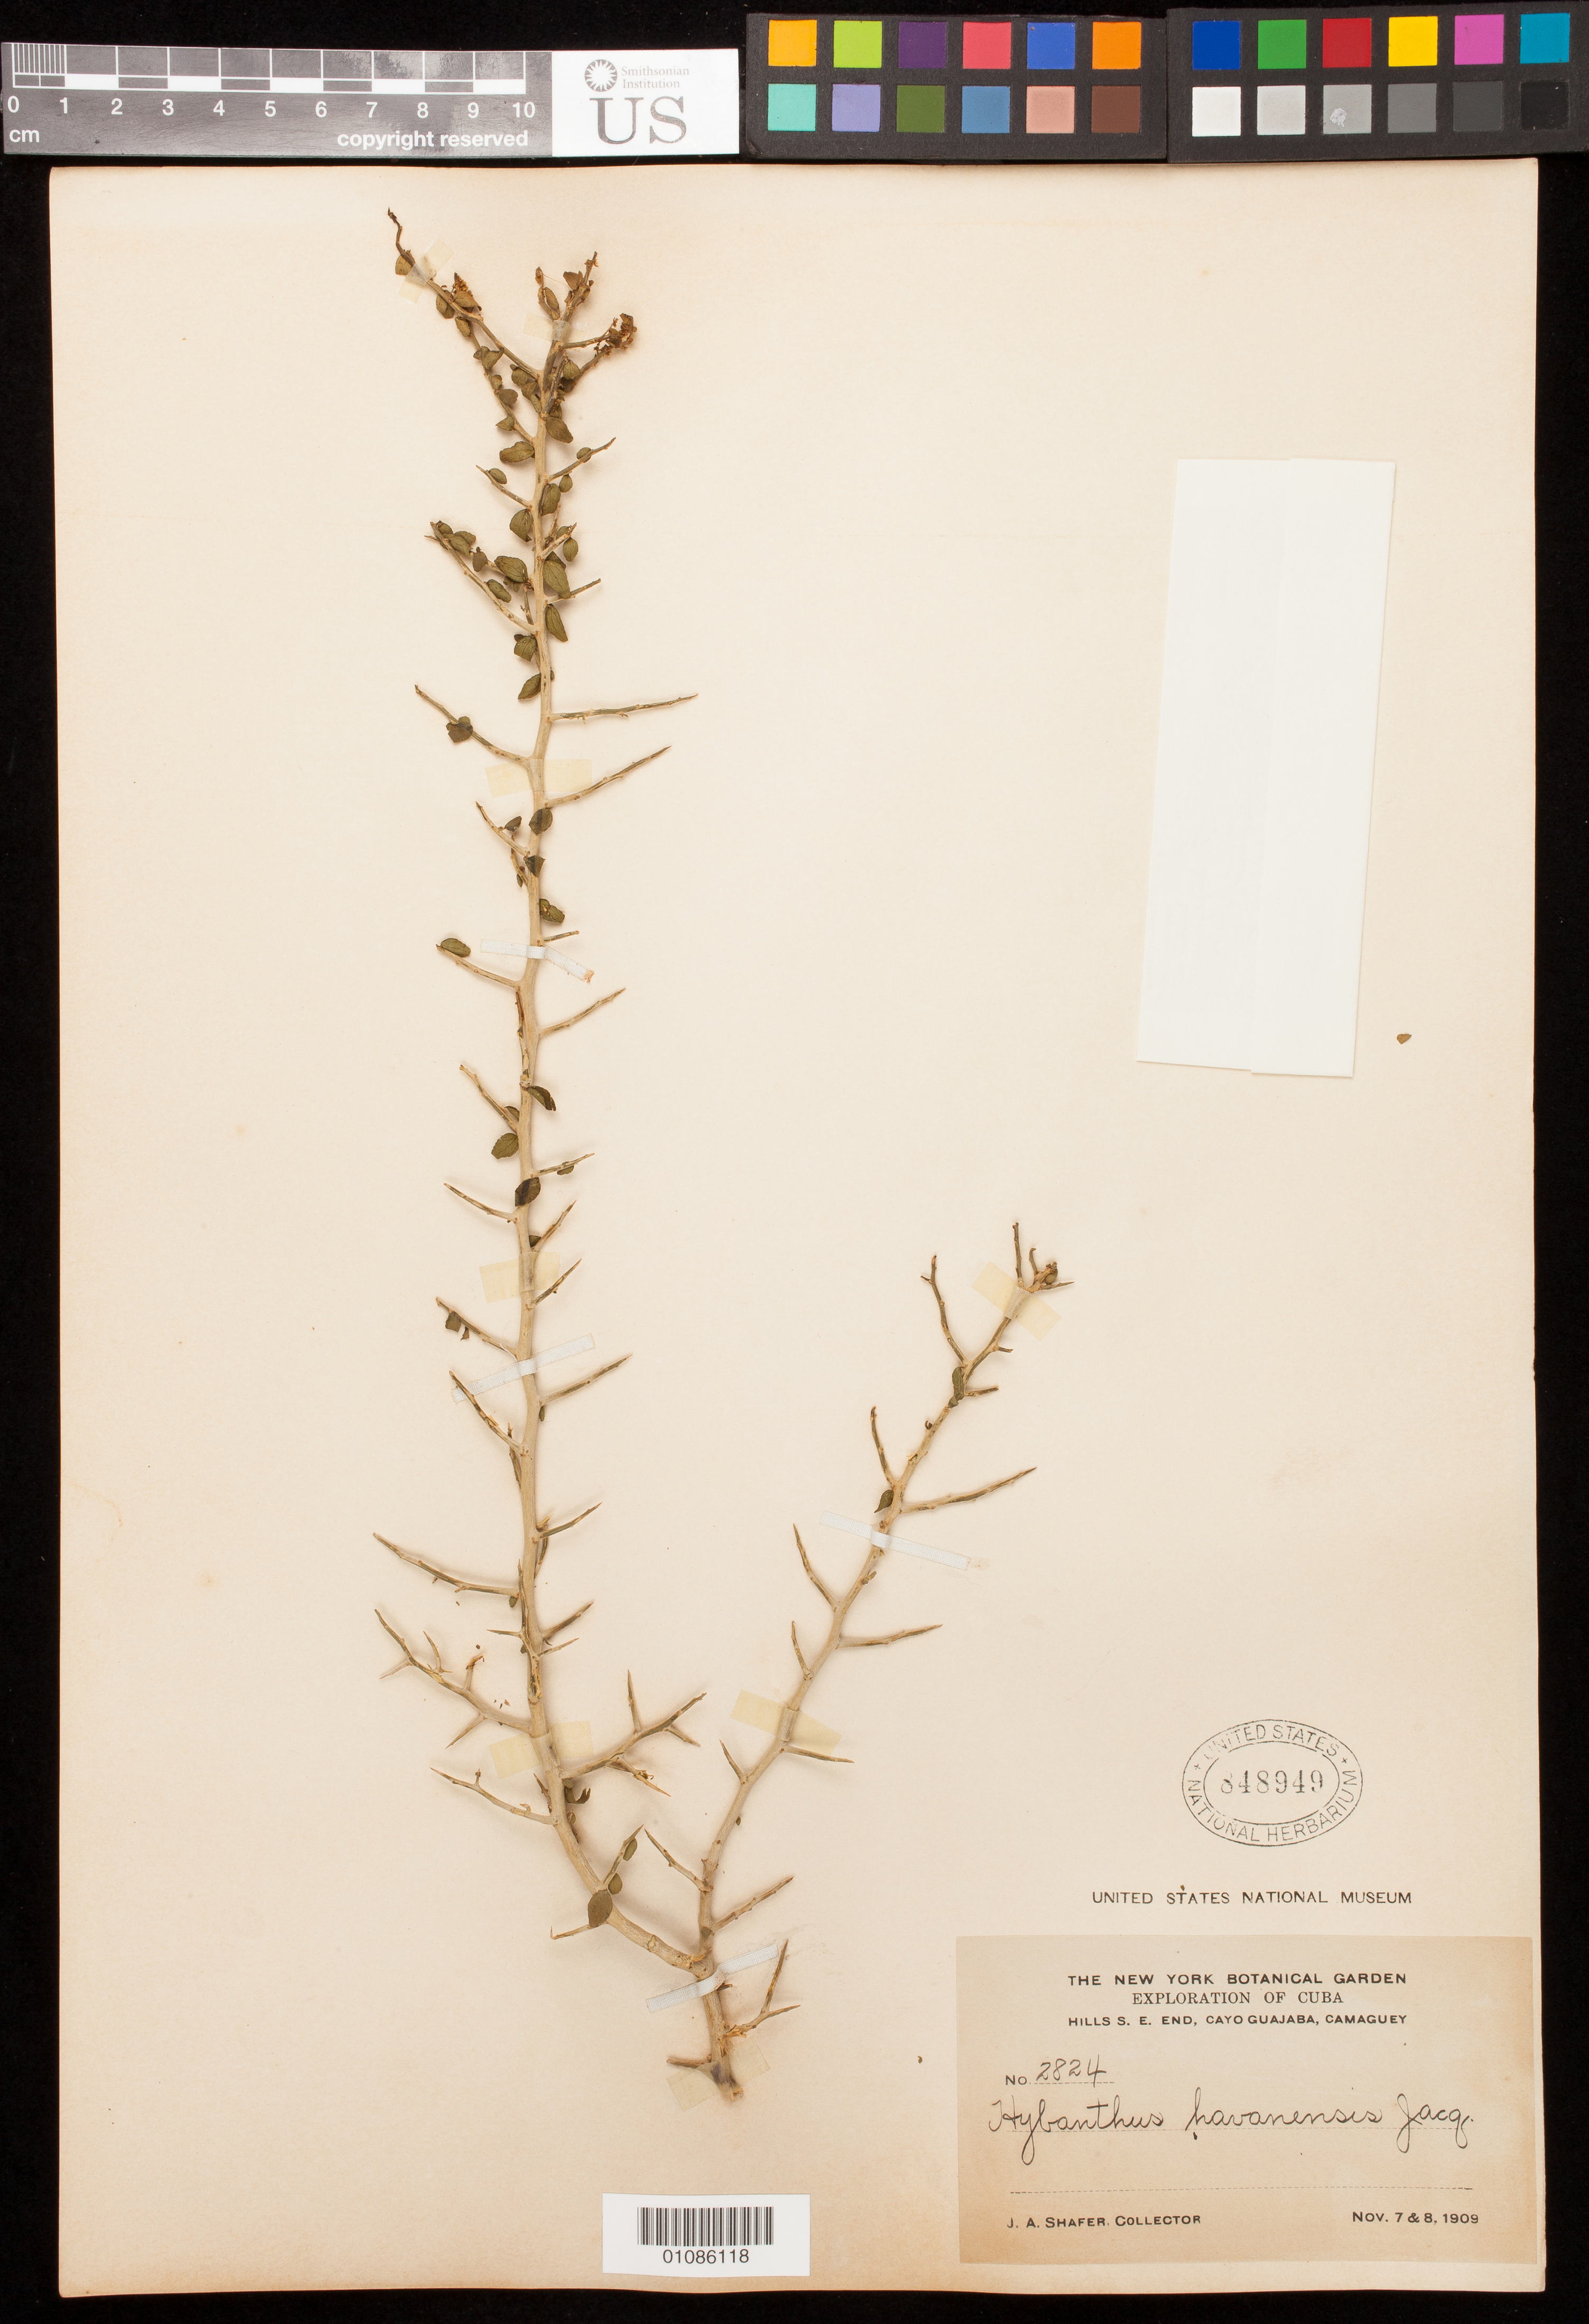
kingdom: Plantae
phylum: Tracheophyta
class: Magnoliopsida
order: Malpighiales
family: Violaceae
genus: Hybanthus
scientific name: Hybanthus havanensis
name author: Jacq.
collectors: J. A. Shafer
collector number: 2824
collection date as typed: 07 Nov 1909 to 08 Nov 1909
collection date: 1909-11-07/1909-11-08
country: Cuba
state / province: Camagüey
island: Cuba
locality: Hills S E end, Cayo Guajaba, Camaguey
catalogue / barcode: US 848949